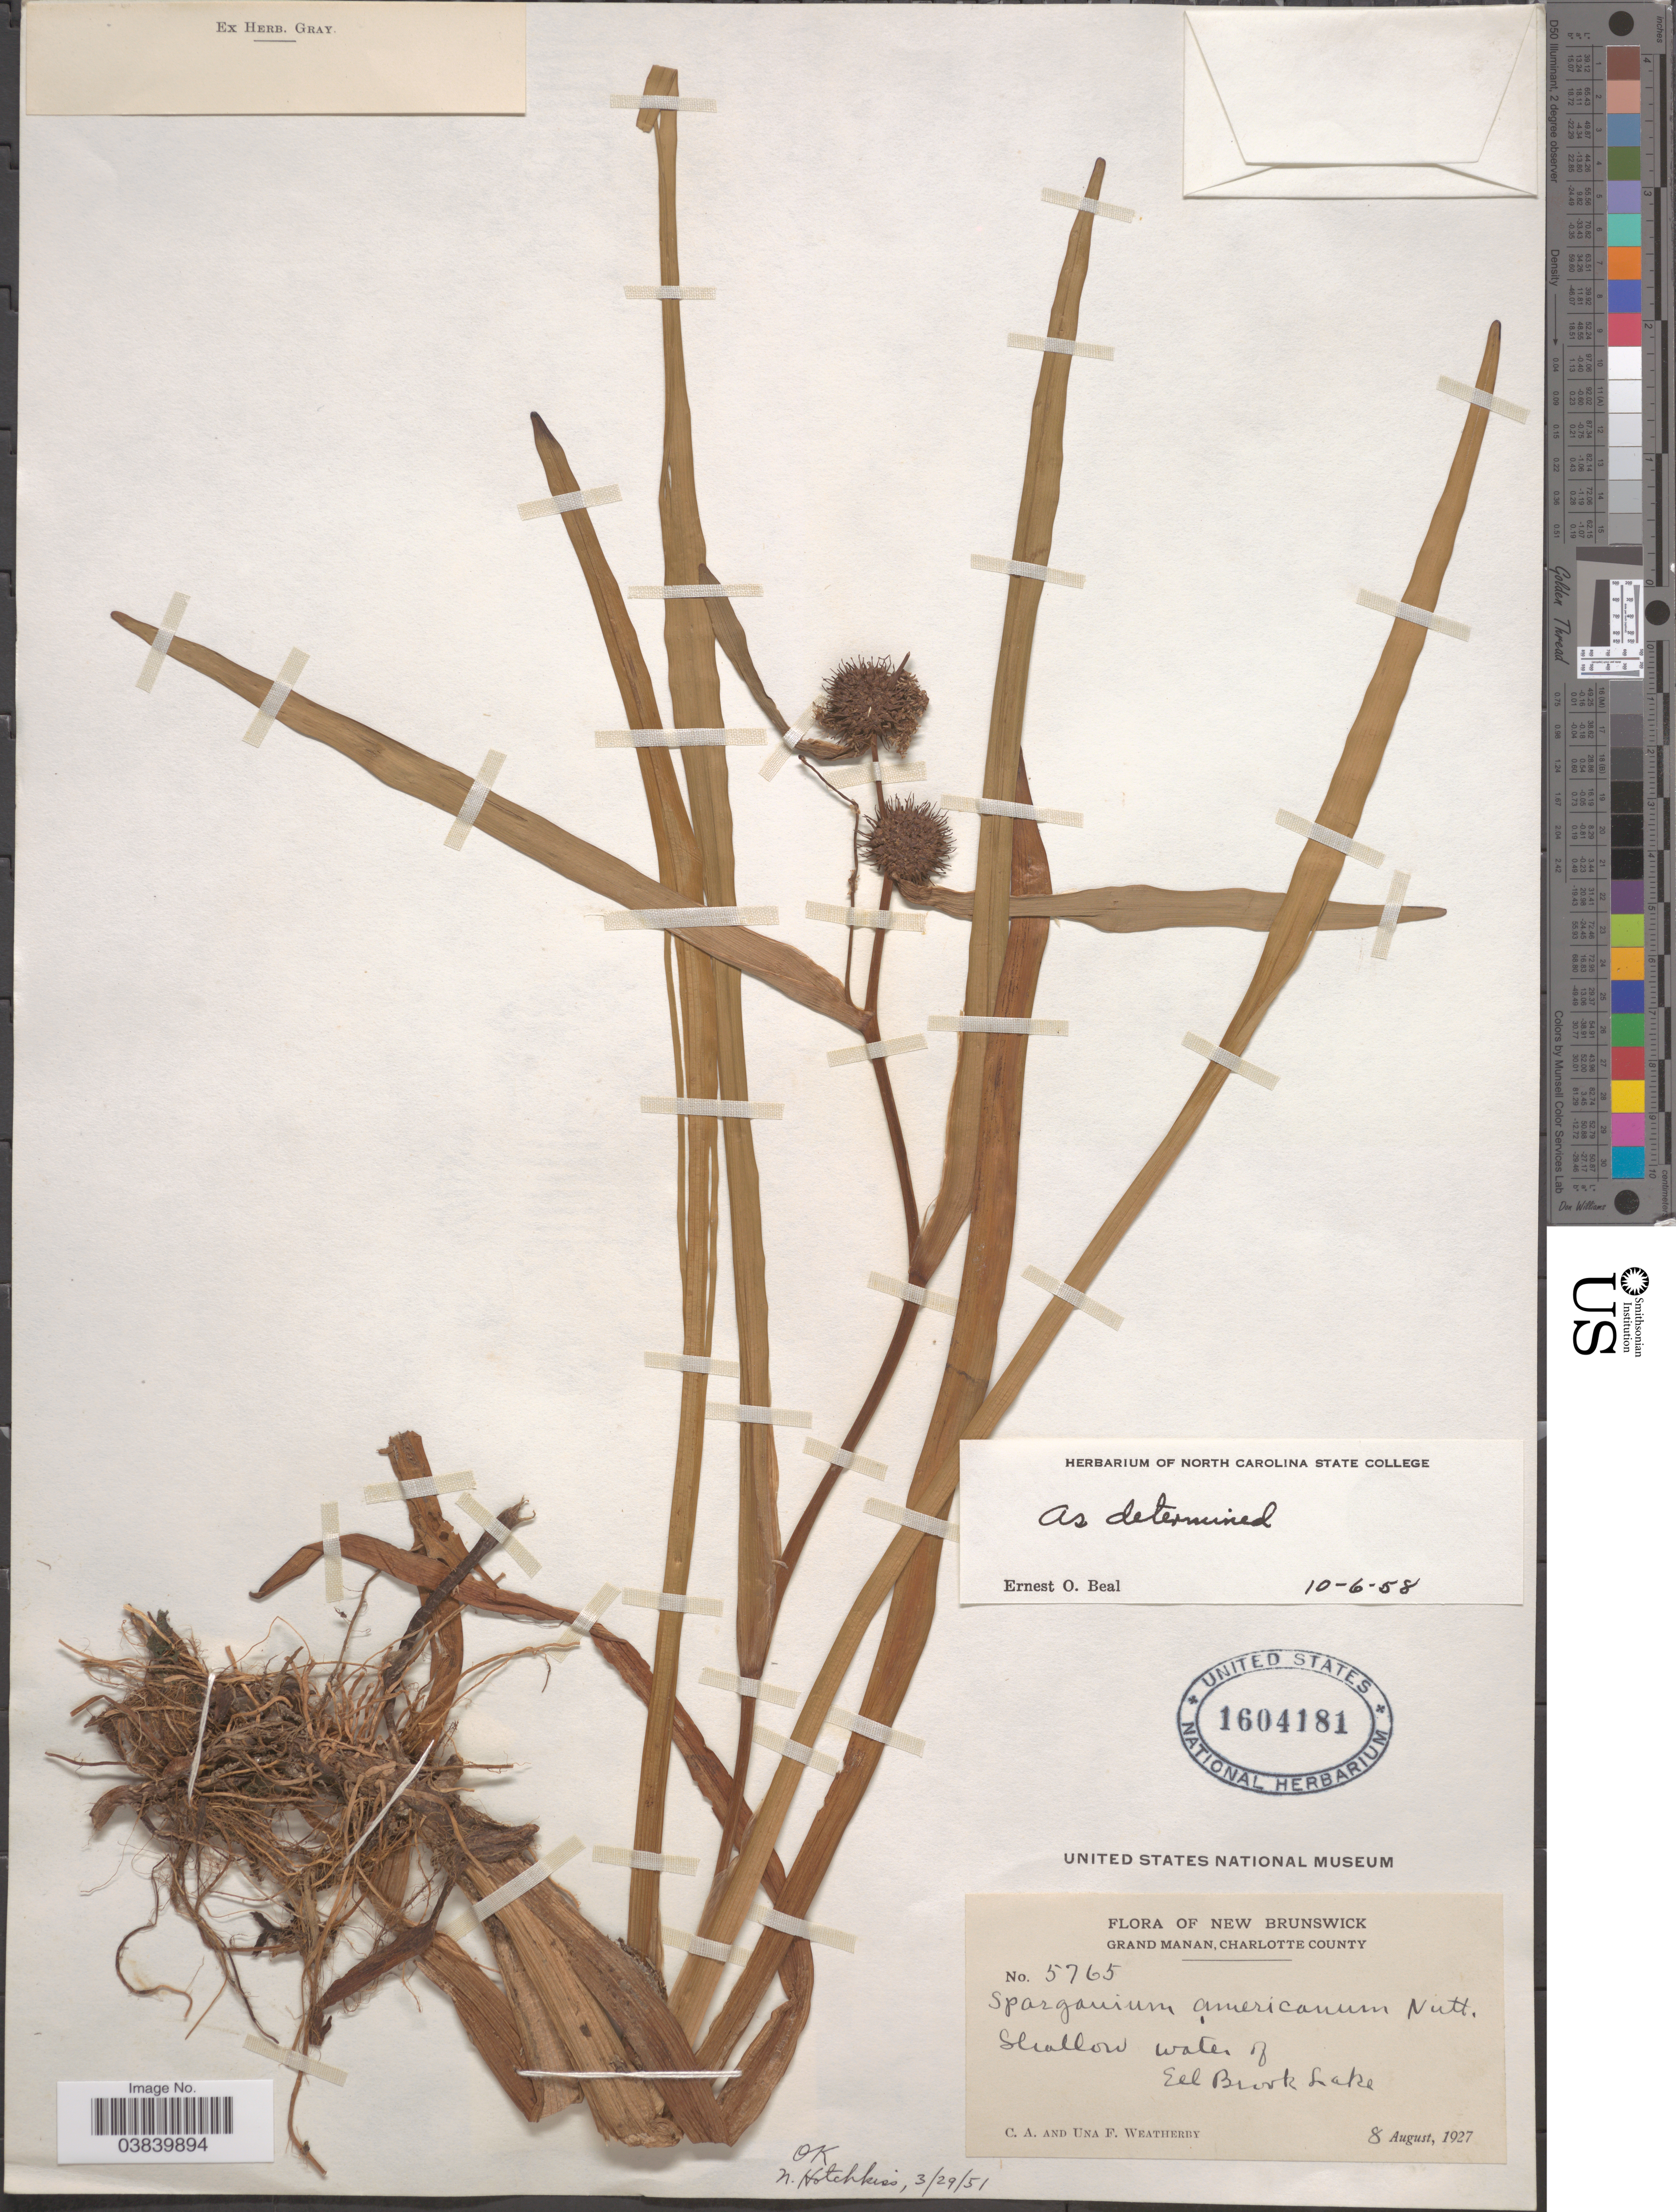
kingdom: Plantae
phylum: Tracheophyta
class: Liliopsida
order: Poales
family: Typhaceae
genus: Sparganium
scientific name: Sparganium americanum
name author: Nutt.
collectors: C. A. Weatherby & U. Weatherby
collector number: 5765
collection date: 1927-08-08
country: Canada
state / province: New Brunswick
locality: Grand Manan, Charlotte County. Shallow water of Eel Brook Lake.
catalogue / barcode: US 1604181